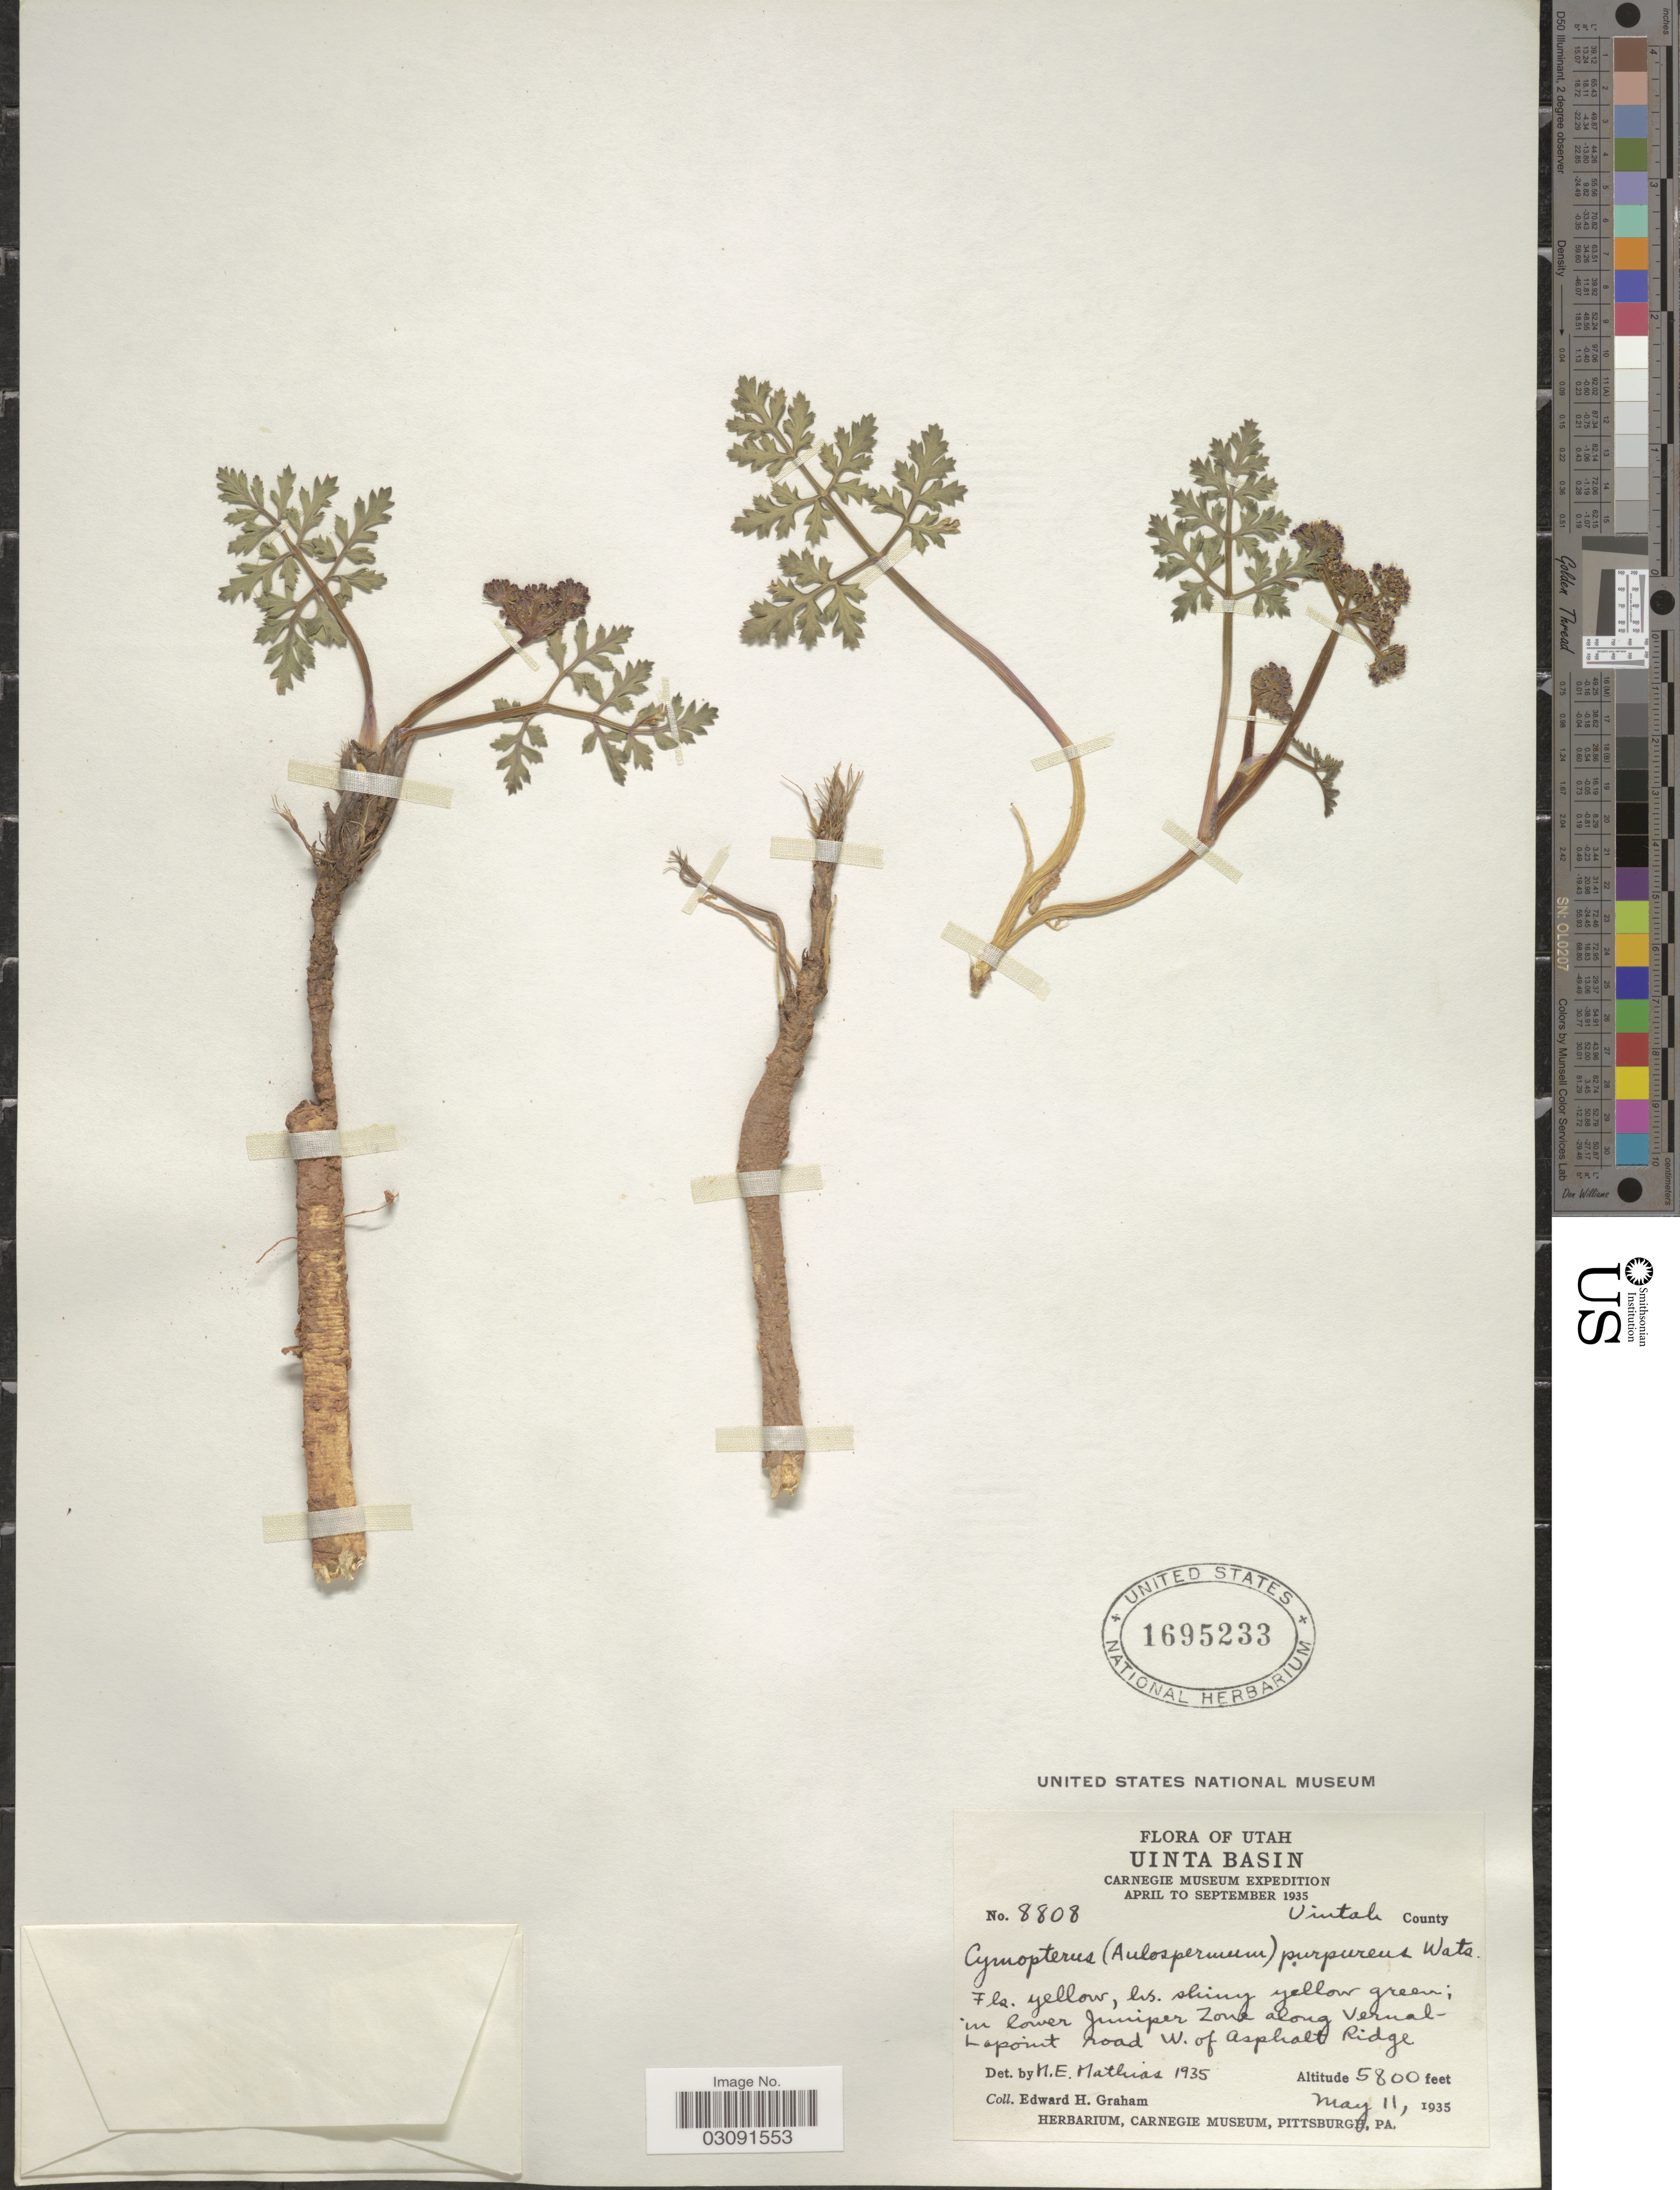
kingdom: Plantae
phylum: Tracheophyta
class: Magnoliopsida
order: Apiales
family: Apiaceae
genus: Cymopterus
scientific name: Cymopterus purpureus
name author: S. Watson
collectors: E. H. Graham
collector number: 8808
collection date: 1935-05-11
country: United States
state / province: Utah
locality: Uinta Basin, Uintah County, in lower Juniper Zone along Vernal-Lapoint road W. of Asphalt Ridge.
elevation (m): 1768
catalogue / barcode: US 1695233